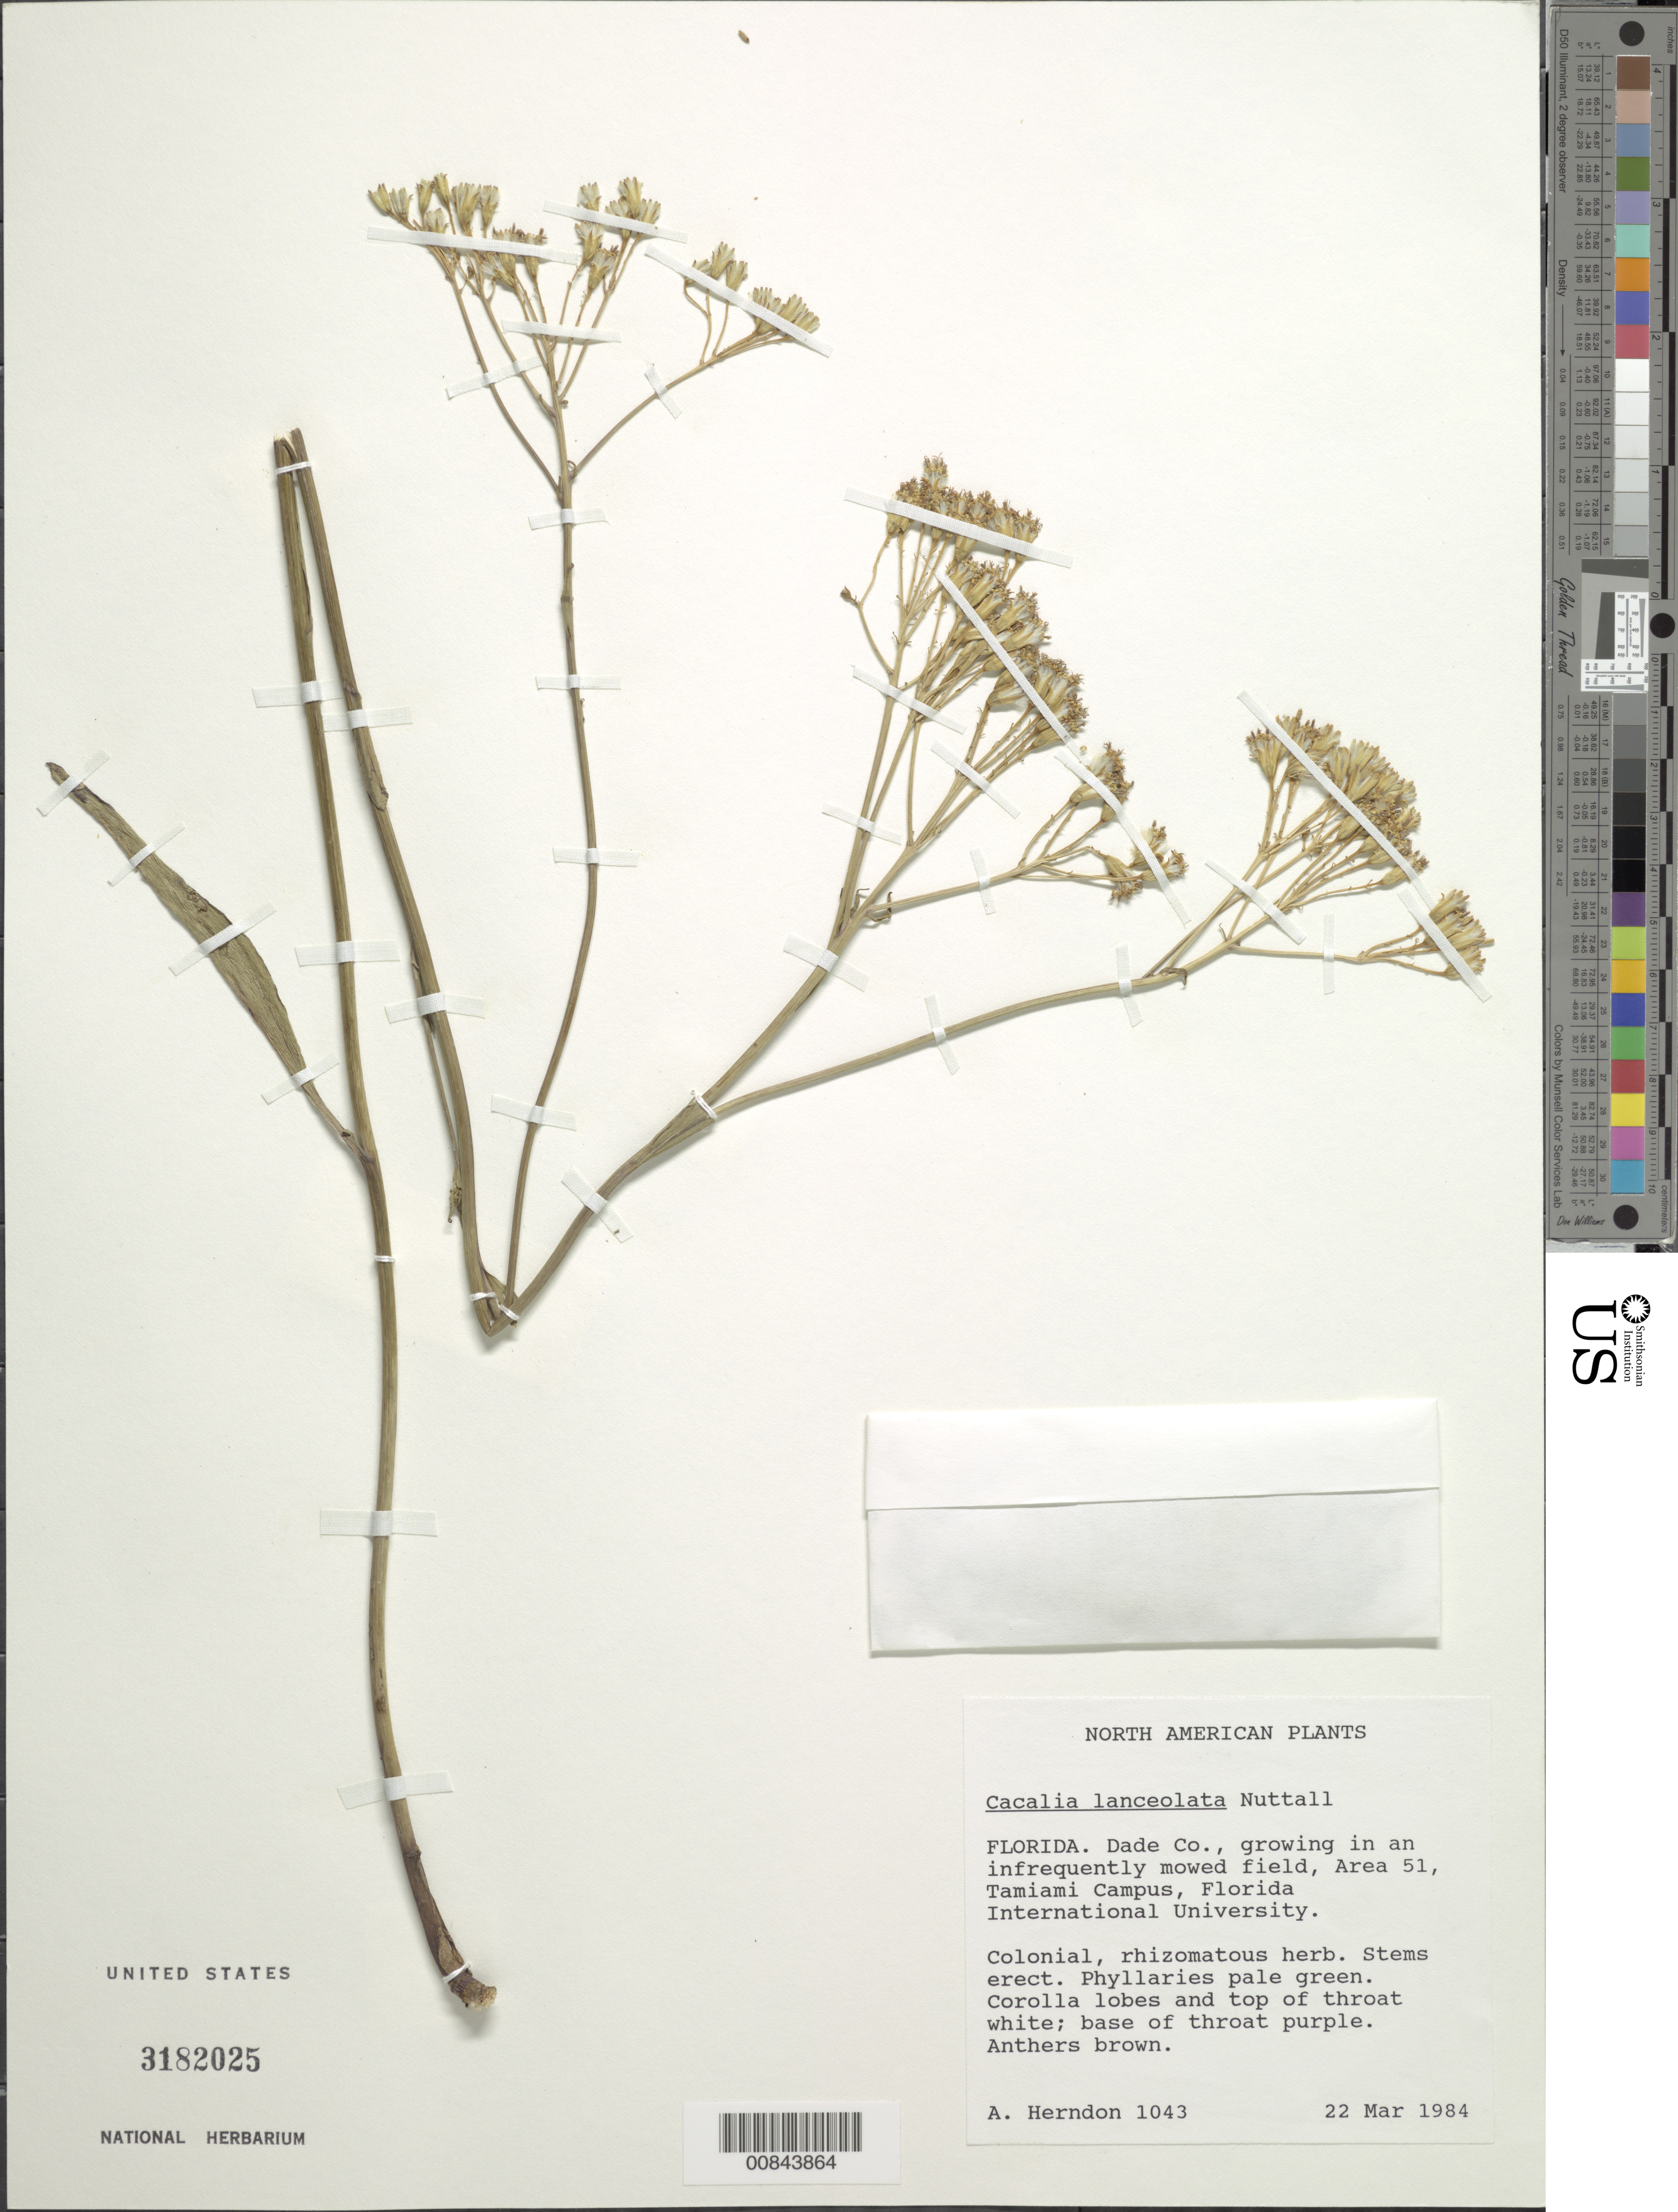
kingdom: Plantae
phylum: Tracheophyta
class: Magnoliopsida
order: Asterales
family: Asteraceae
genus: Arnoglossum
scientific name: Arnoglossum ovatum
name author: (Walter) H. Rob.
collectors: A. Herndon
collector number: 1043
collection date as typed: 22 Mar 1984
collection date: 1984-03-22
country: United States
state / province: Florida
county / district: Dade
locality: Florida International University, Tamiami Campus, Area 51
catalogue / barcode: US 3182025